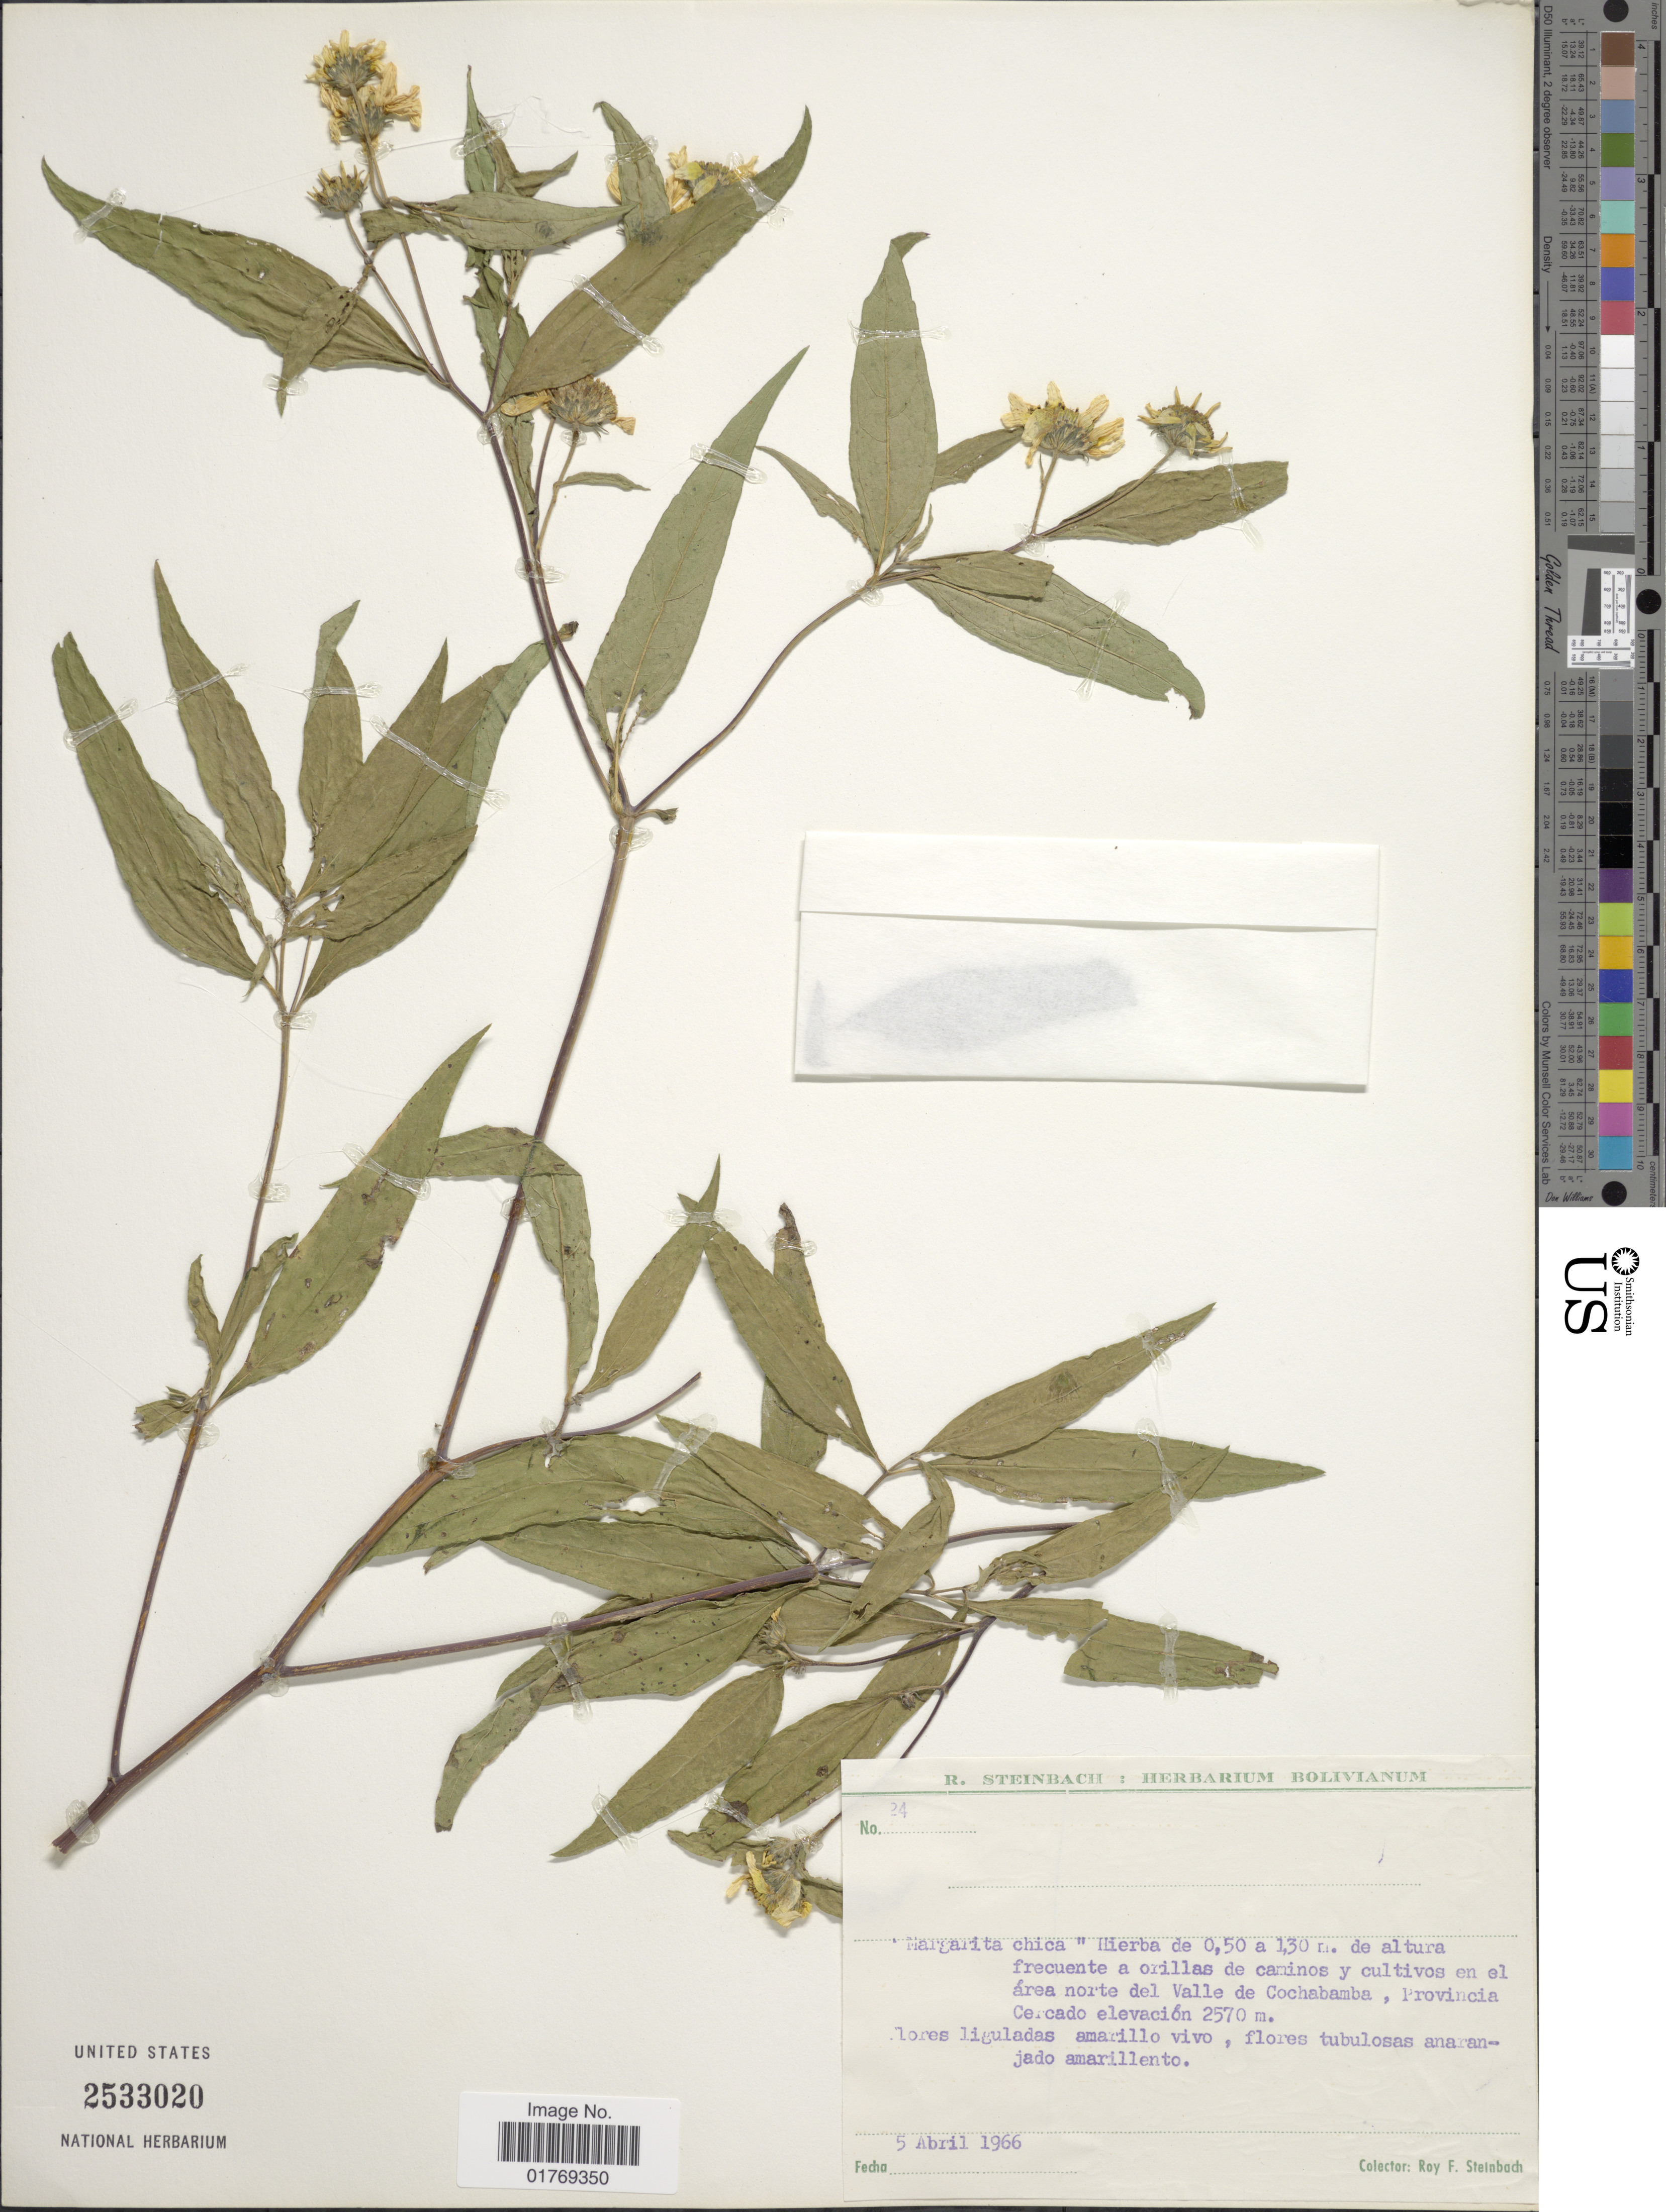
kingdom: Plantae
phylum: Tracheophyta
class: Magnoliopsida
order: Asterales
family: Asteraceae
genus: Viguiera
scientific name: Viguiera sp.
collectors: R. F. Steinbach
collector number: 24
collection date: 1966-04-05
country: Bolivia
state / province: Cochabamba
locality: De altura frecuente a orillas de caminos y cutlivos en el área norte del Valle de Cochabamba, Provincia Cercado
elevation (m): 2570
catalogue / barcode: US 2533020